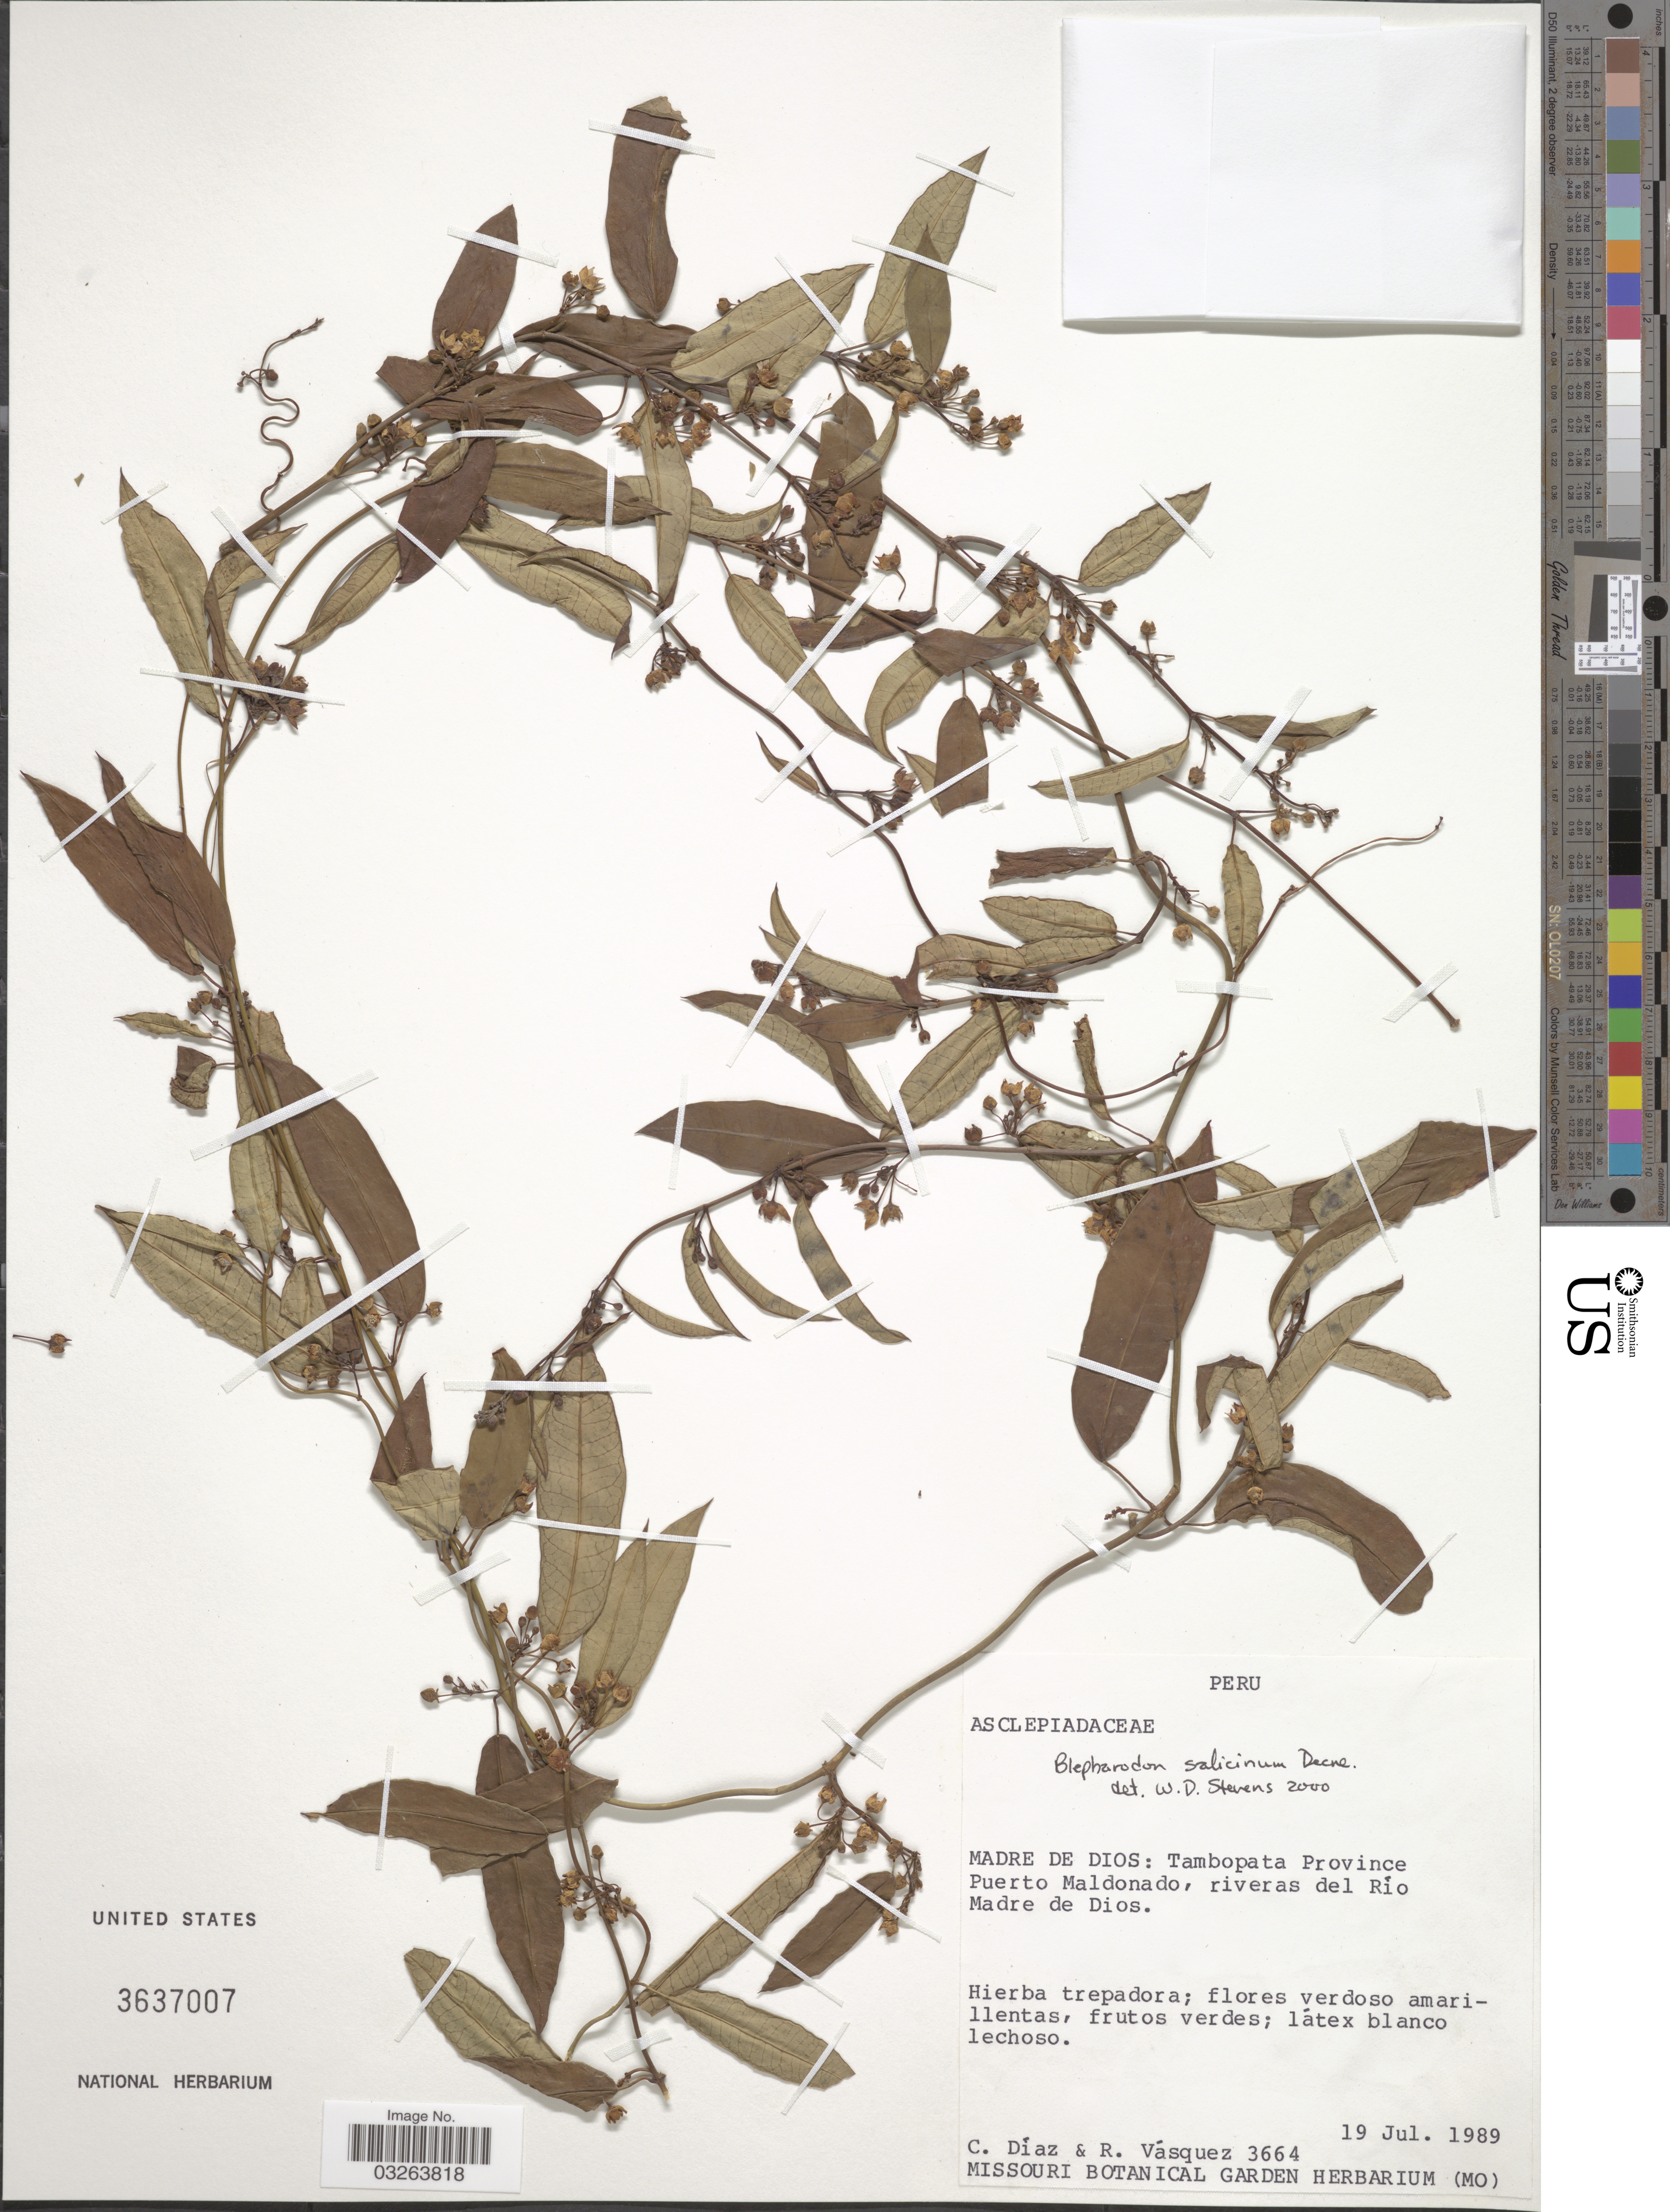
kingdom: Plantae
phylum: Tracheophyta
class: Magnoliopsida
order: Gentianales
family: Apocynaceae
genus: Blepharodon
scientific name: Blepharodon salicinum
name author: Decne.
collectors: C. Díaz & R. Vásquez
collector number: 3664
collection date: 1989-07-19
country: Peru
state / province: Madre de Dios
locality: Tambopata Province Puerto Maldonado, riveras del Río Madre de Dios.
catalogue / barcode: US 3637007